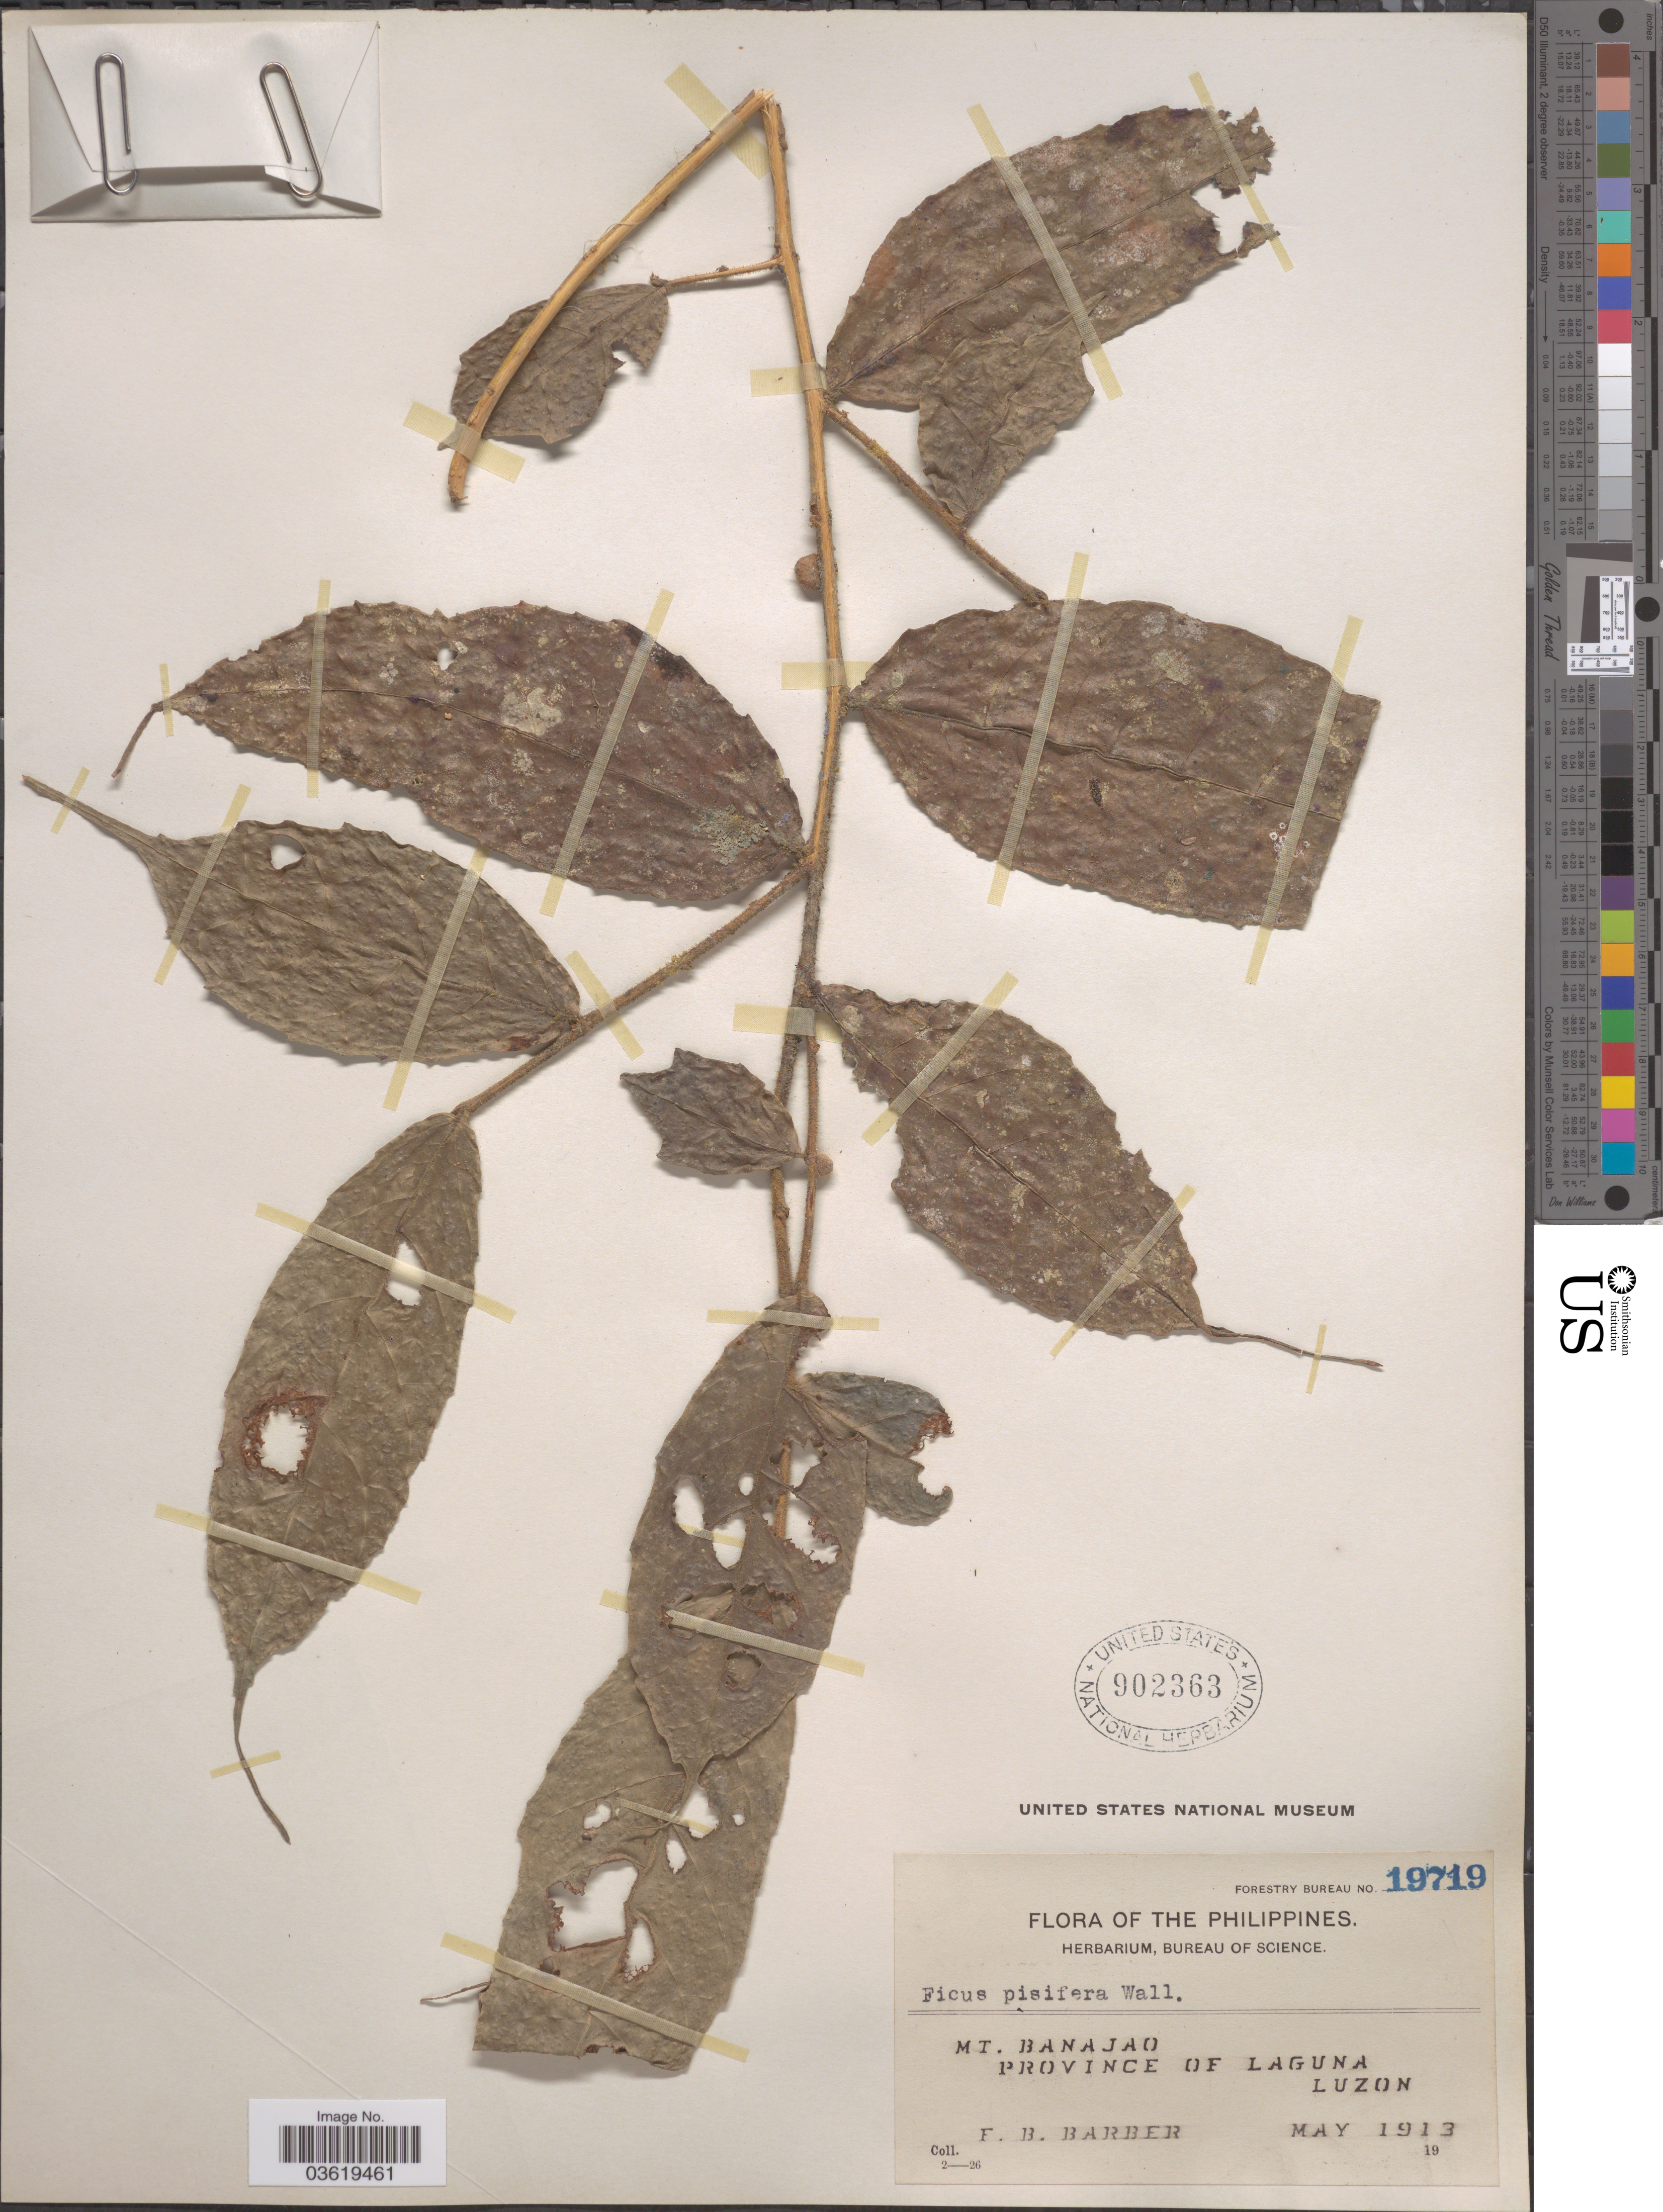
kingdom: Plantae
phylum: Tracheophyta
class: Magnoliopsida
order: Rosales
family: Moraceae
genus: Ficus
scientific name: Ficus pisifera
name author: Wall.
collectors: F. Barber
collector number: Forestry Bureau 19719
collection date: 1913-05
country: Philippines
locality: Mt. Banajao. Province of Laguna. Luzon.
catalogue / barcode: US 902363